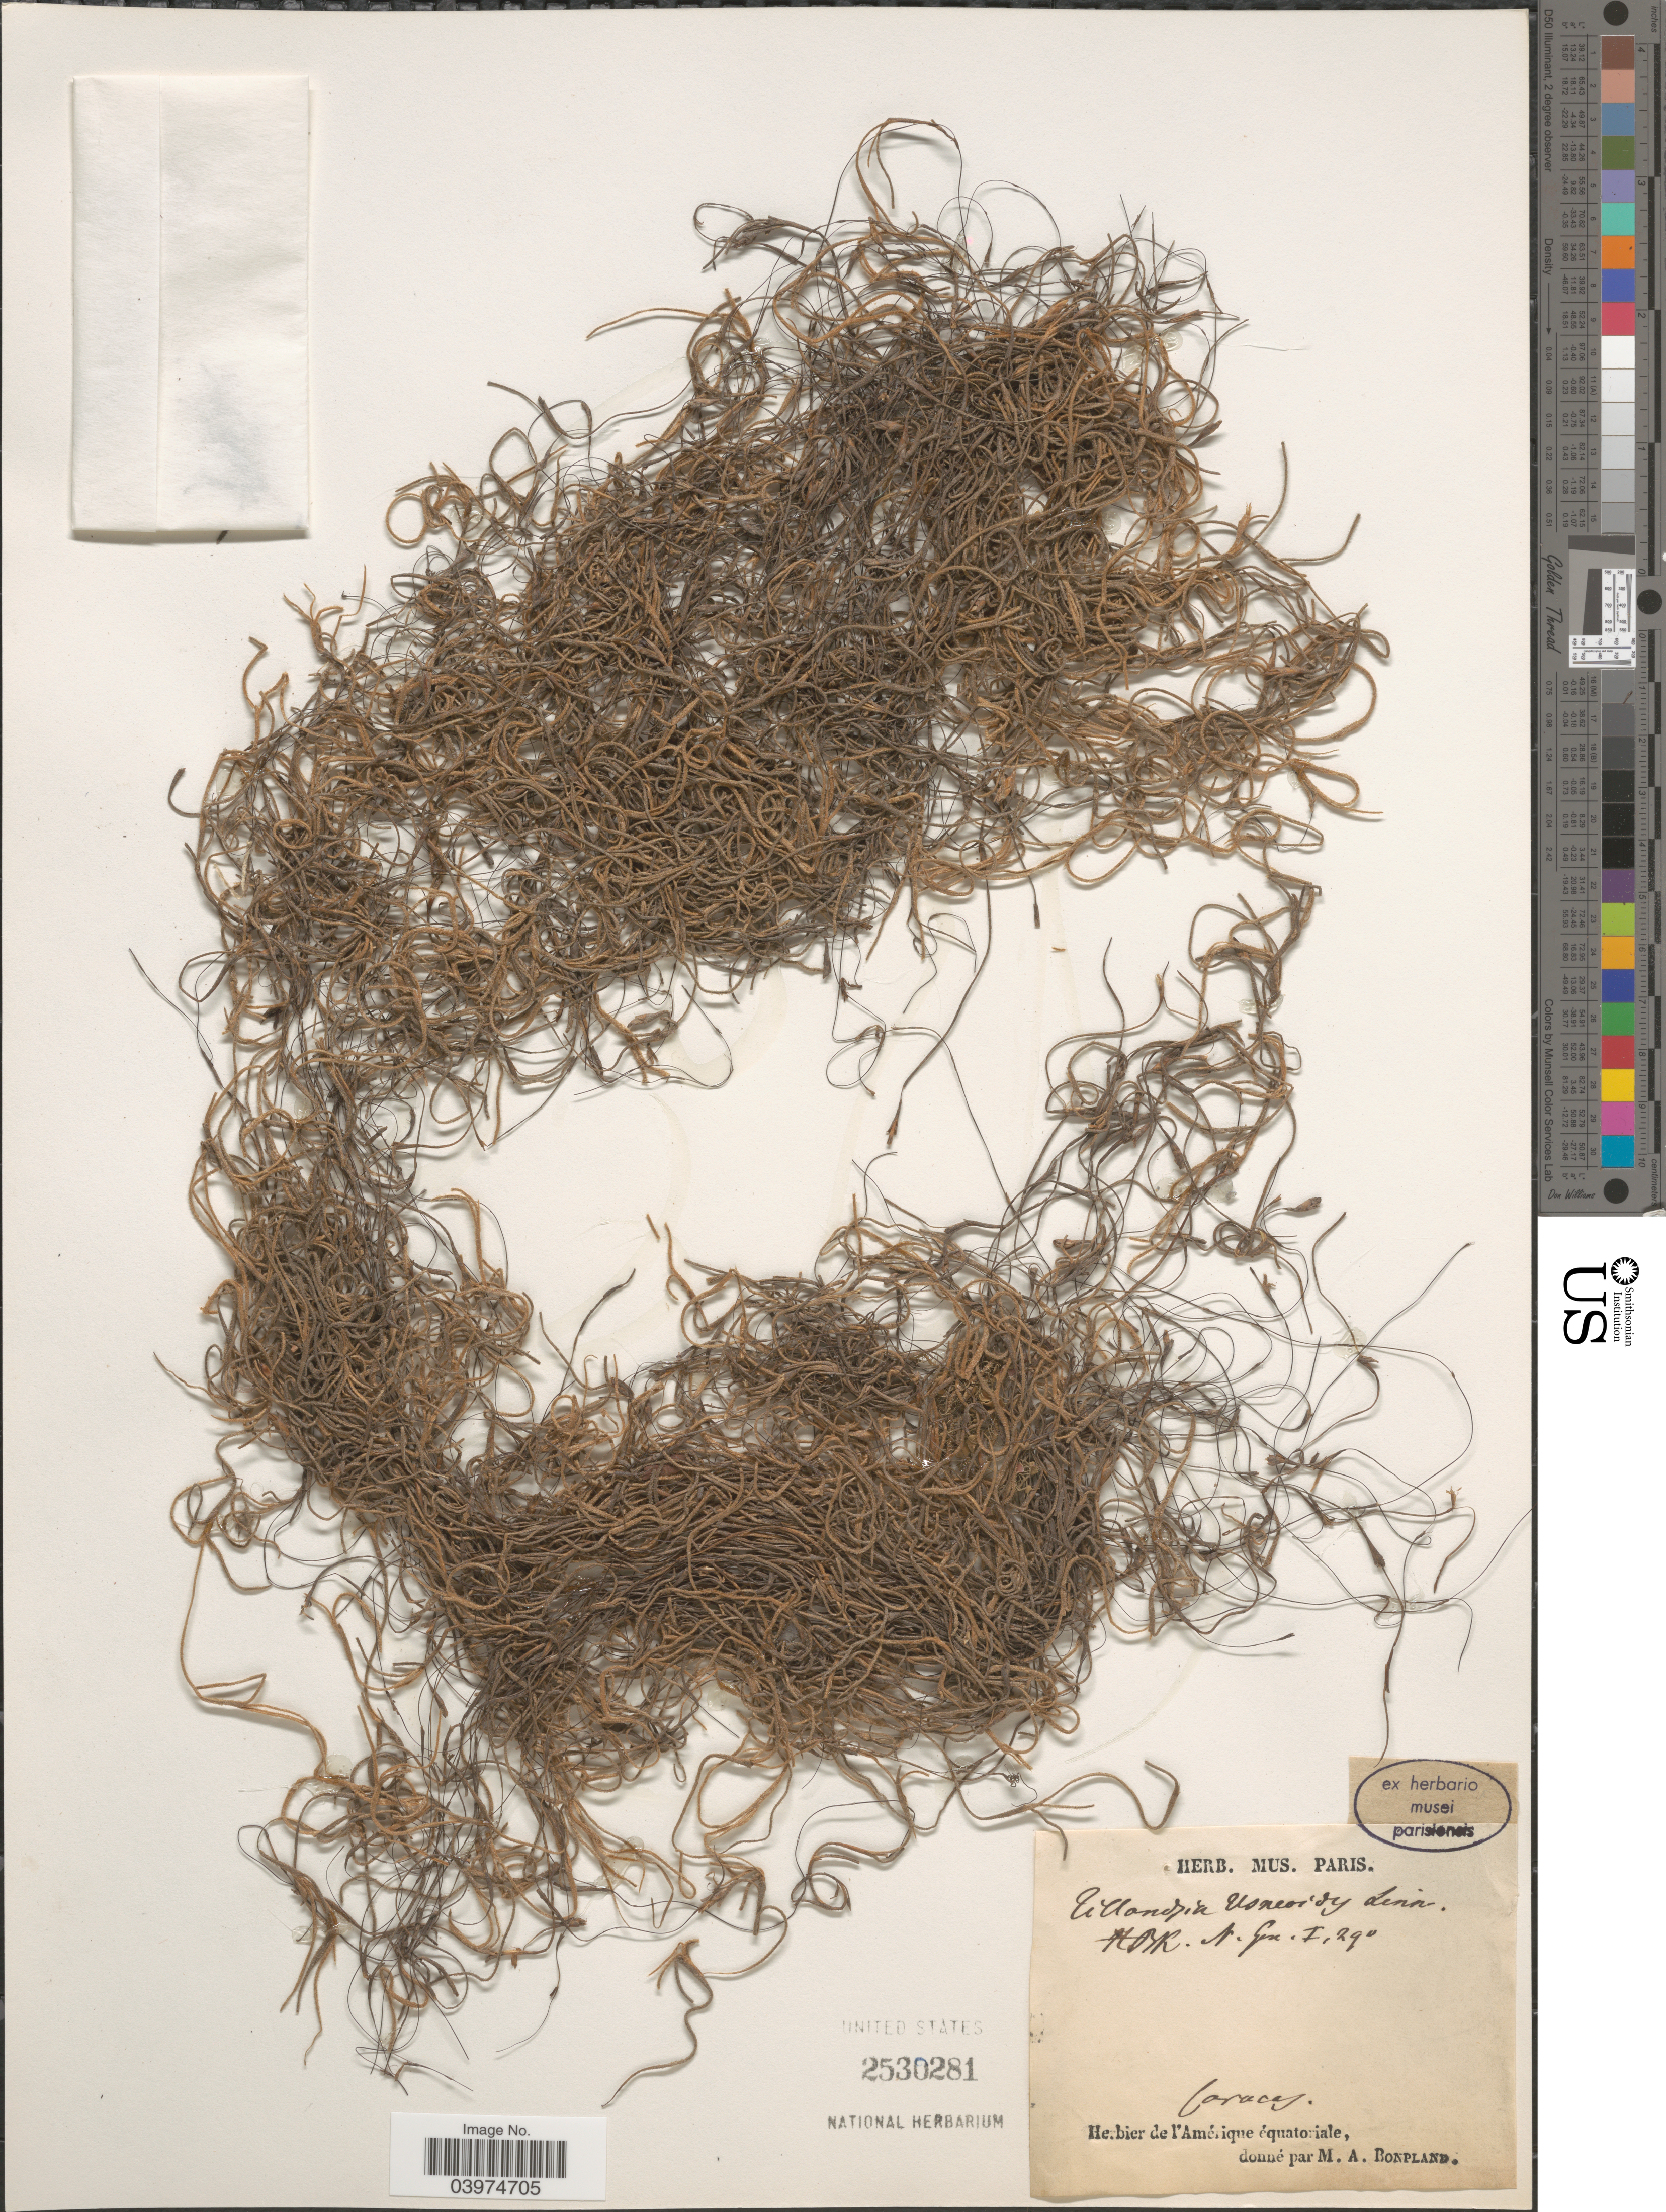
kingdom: Plantae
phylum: Tracheophyta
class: Liliopsida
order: Poales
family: Bromeliaceae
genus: Tillandsia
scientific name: Tillandsia usneoides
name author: (L.) L.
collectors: ex Herbier de l'Amerique équatoriale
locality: Coracy. [interpreted]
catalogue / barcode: US 2530281